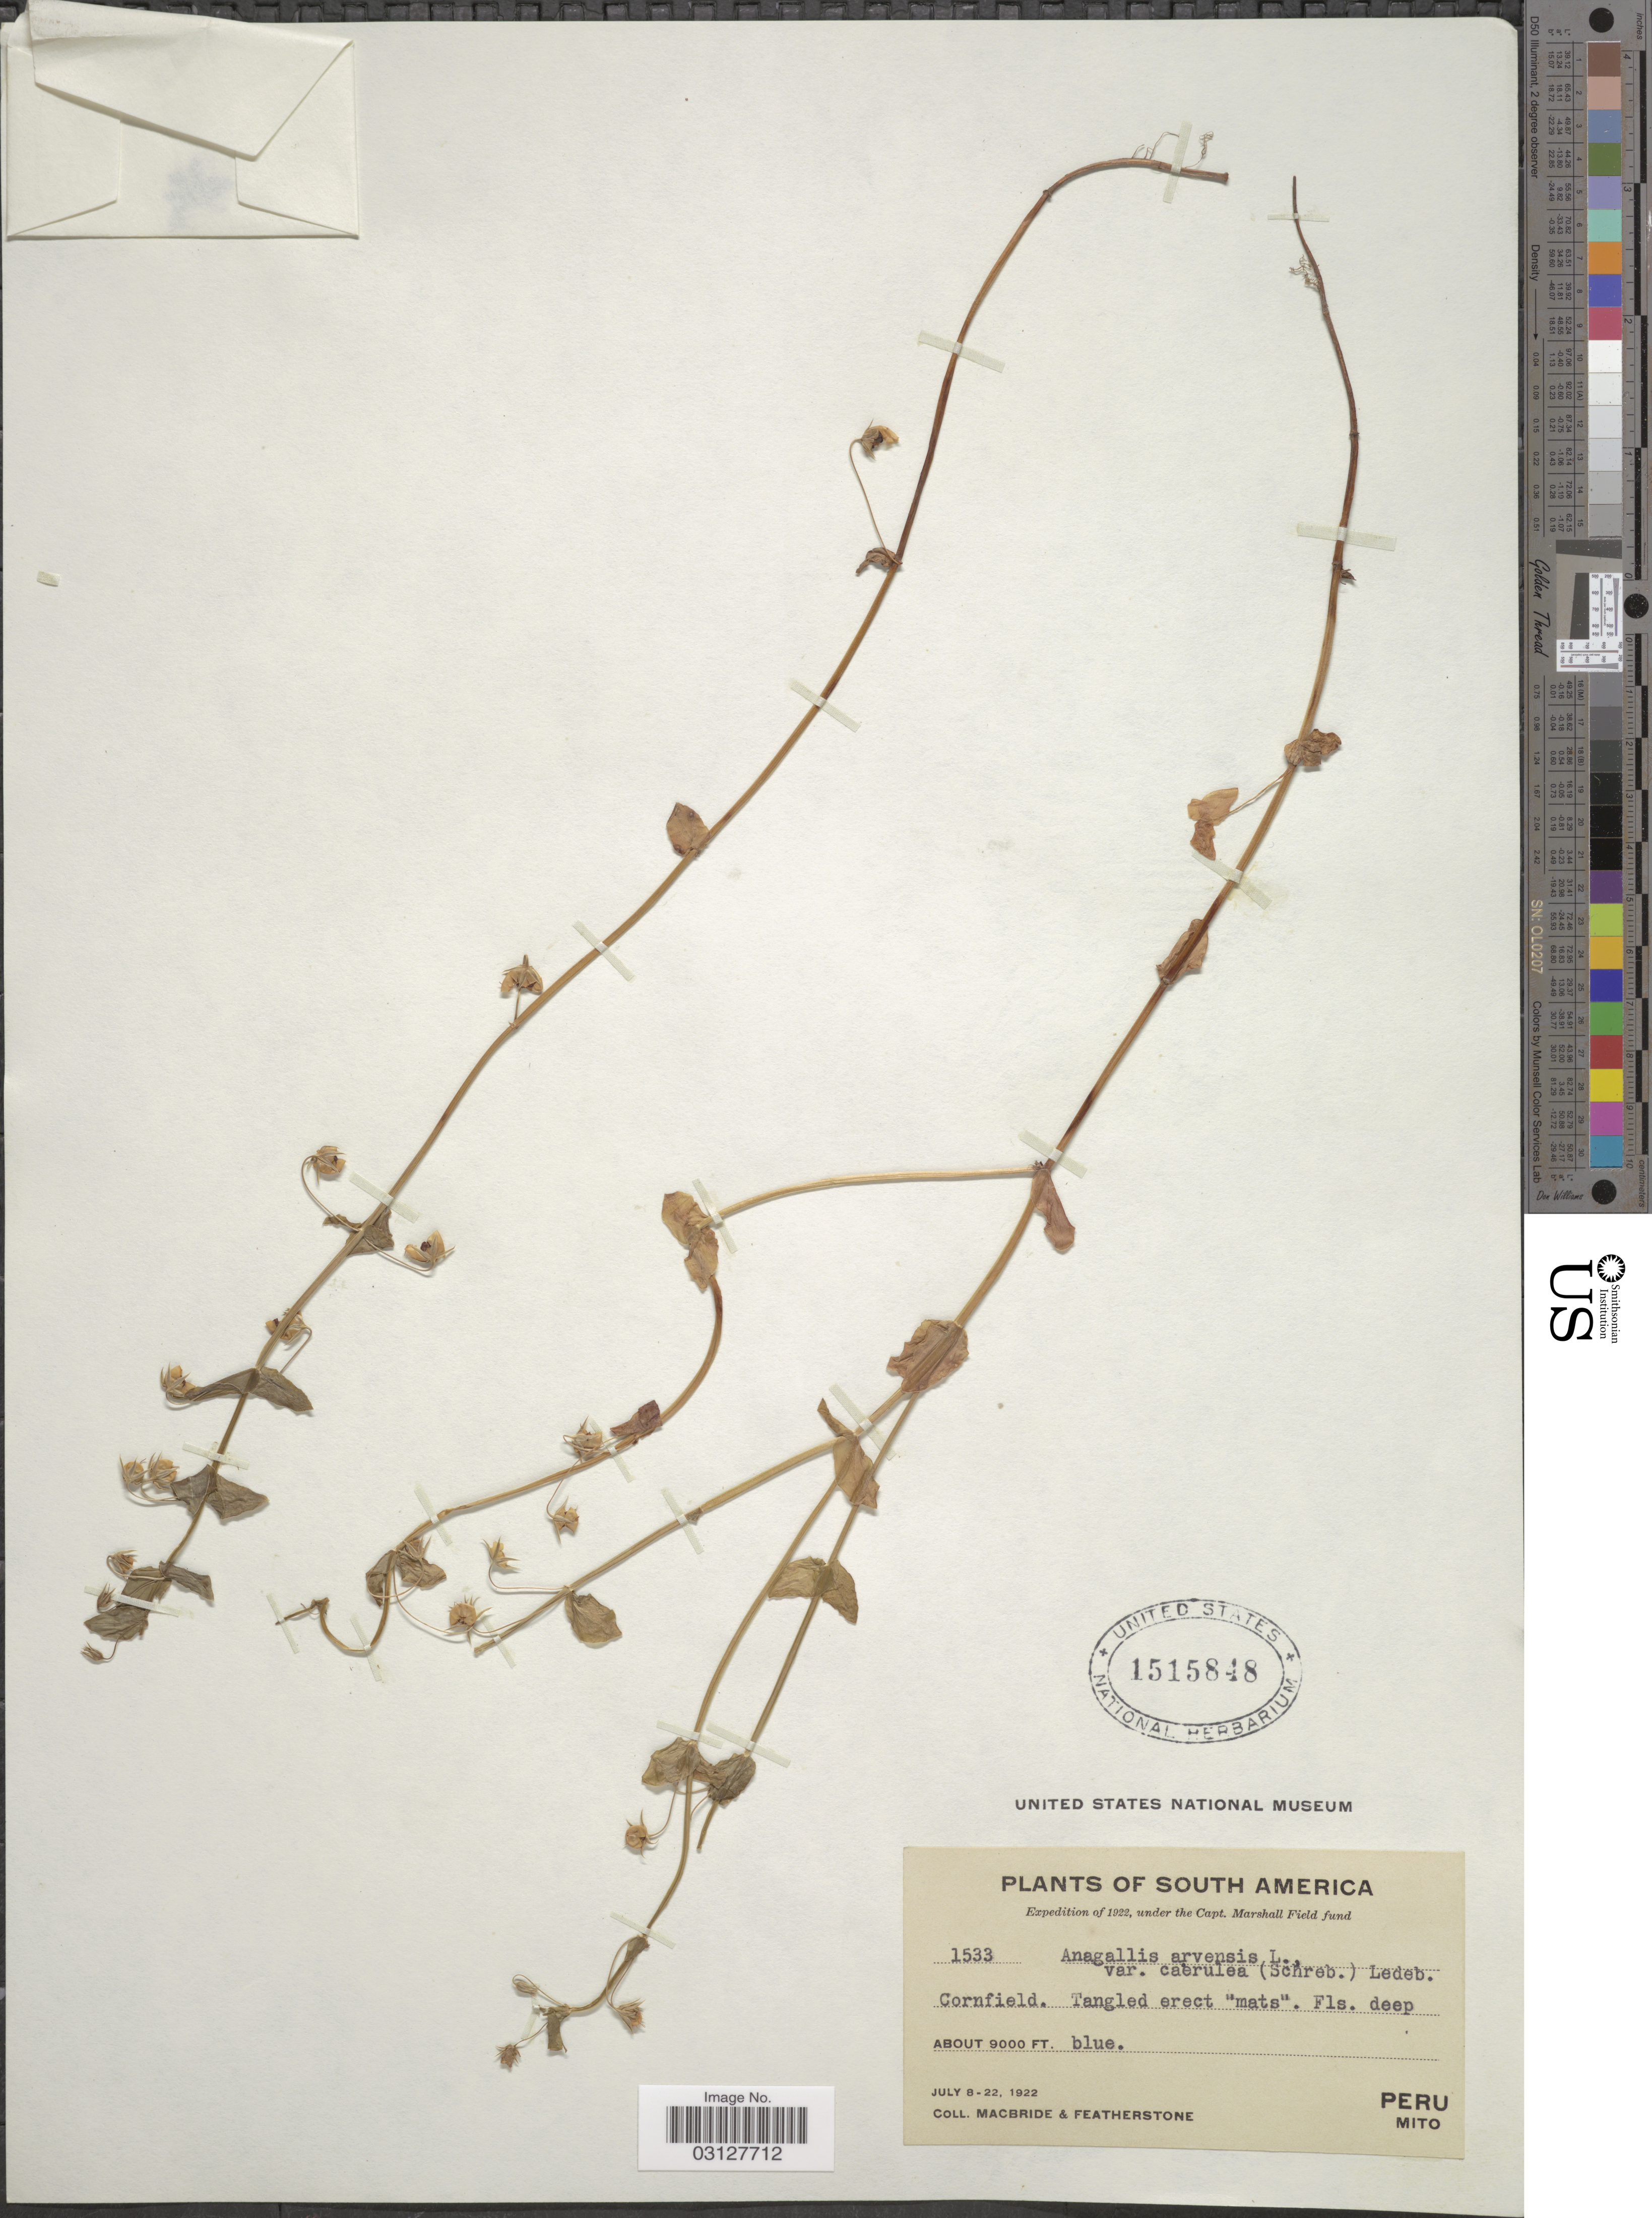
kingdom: Plantae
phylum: Tracheophyta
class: Magnoliopsida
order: Ericales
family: Primulaceae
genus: Anagallis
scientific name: Anagallis coerulea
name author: Schreb.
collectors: Macbride, -- & -. Featherstone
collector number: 1533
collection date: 1922-07-08/1922-07-22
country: Peru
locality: Cornfield, Mito.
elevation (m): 2743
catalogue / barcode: US 1515848